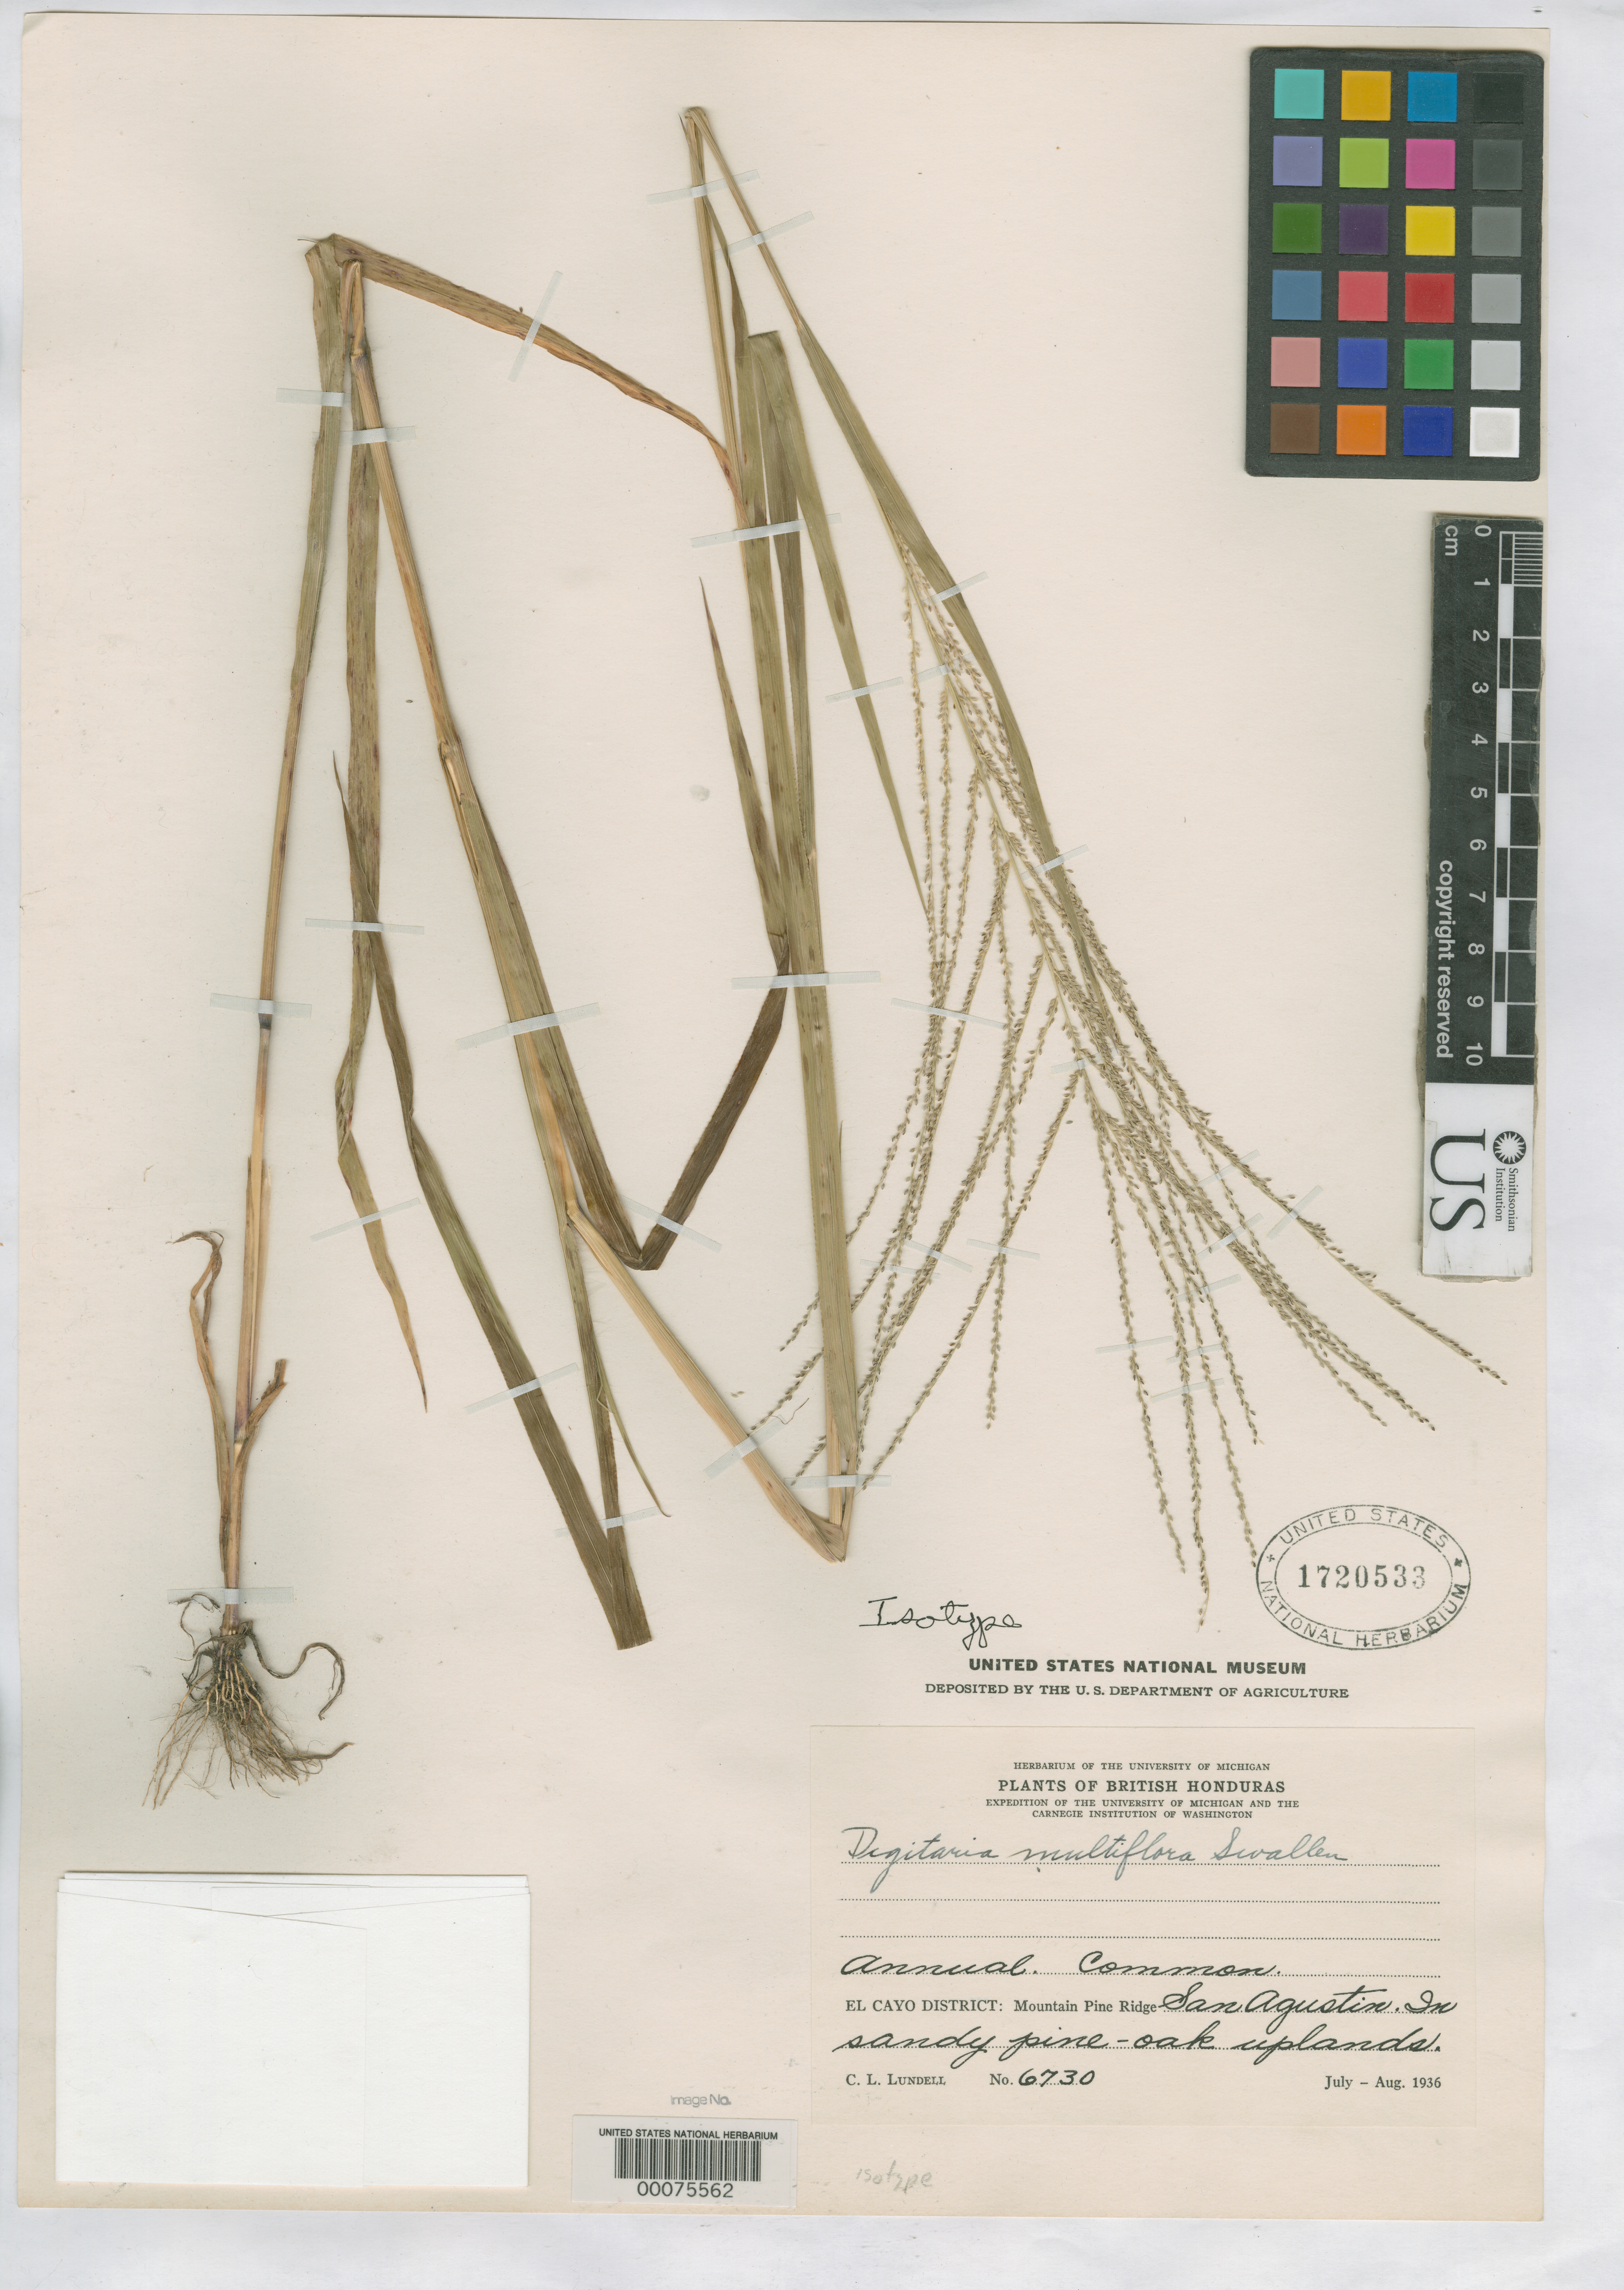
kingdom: Plantae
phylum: Tracheophyta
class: Liliopsida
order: Poales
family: Poaceae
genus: Digitaria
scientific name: Digitaria multiflora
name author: Swallen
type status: Isotype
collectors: C. L. Lundell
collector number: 6730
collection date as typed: Jul 1936 to -- Aug 1936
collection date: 1936-07/1936-08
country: Belize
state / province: Cayo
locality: Mountain Pine Ridge, San Augustin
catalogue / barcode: US 1720533